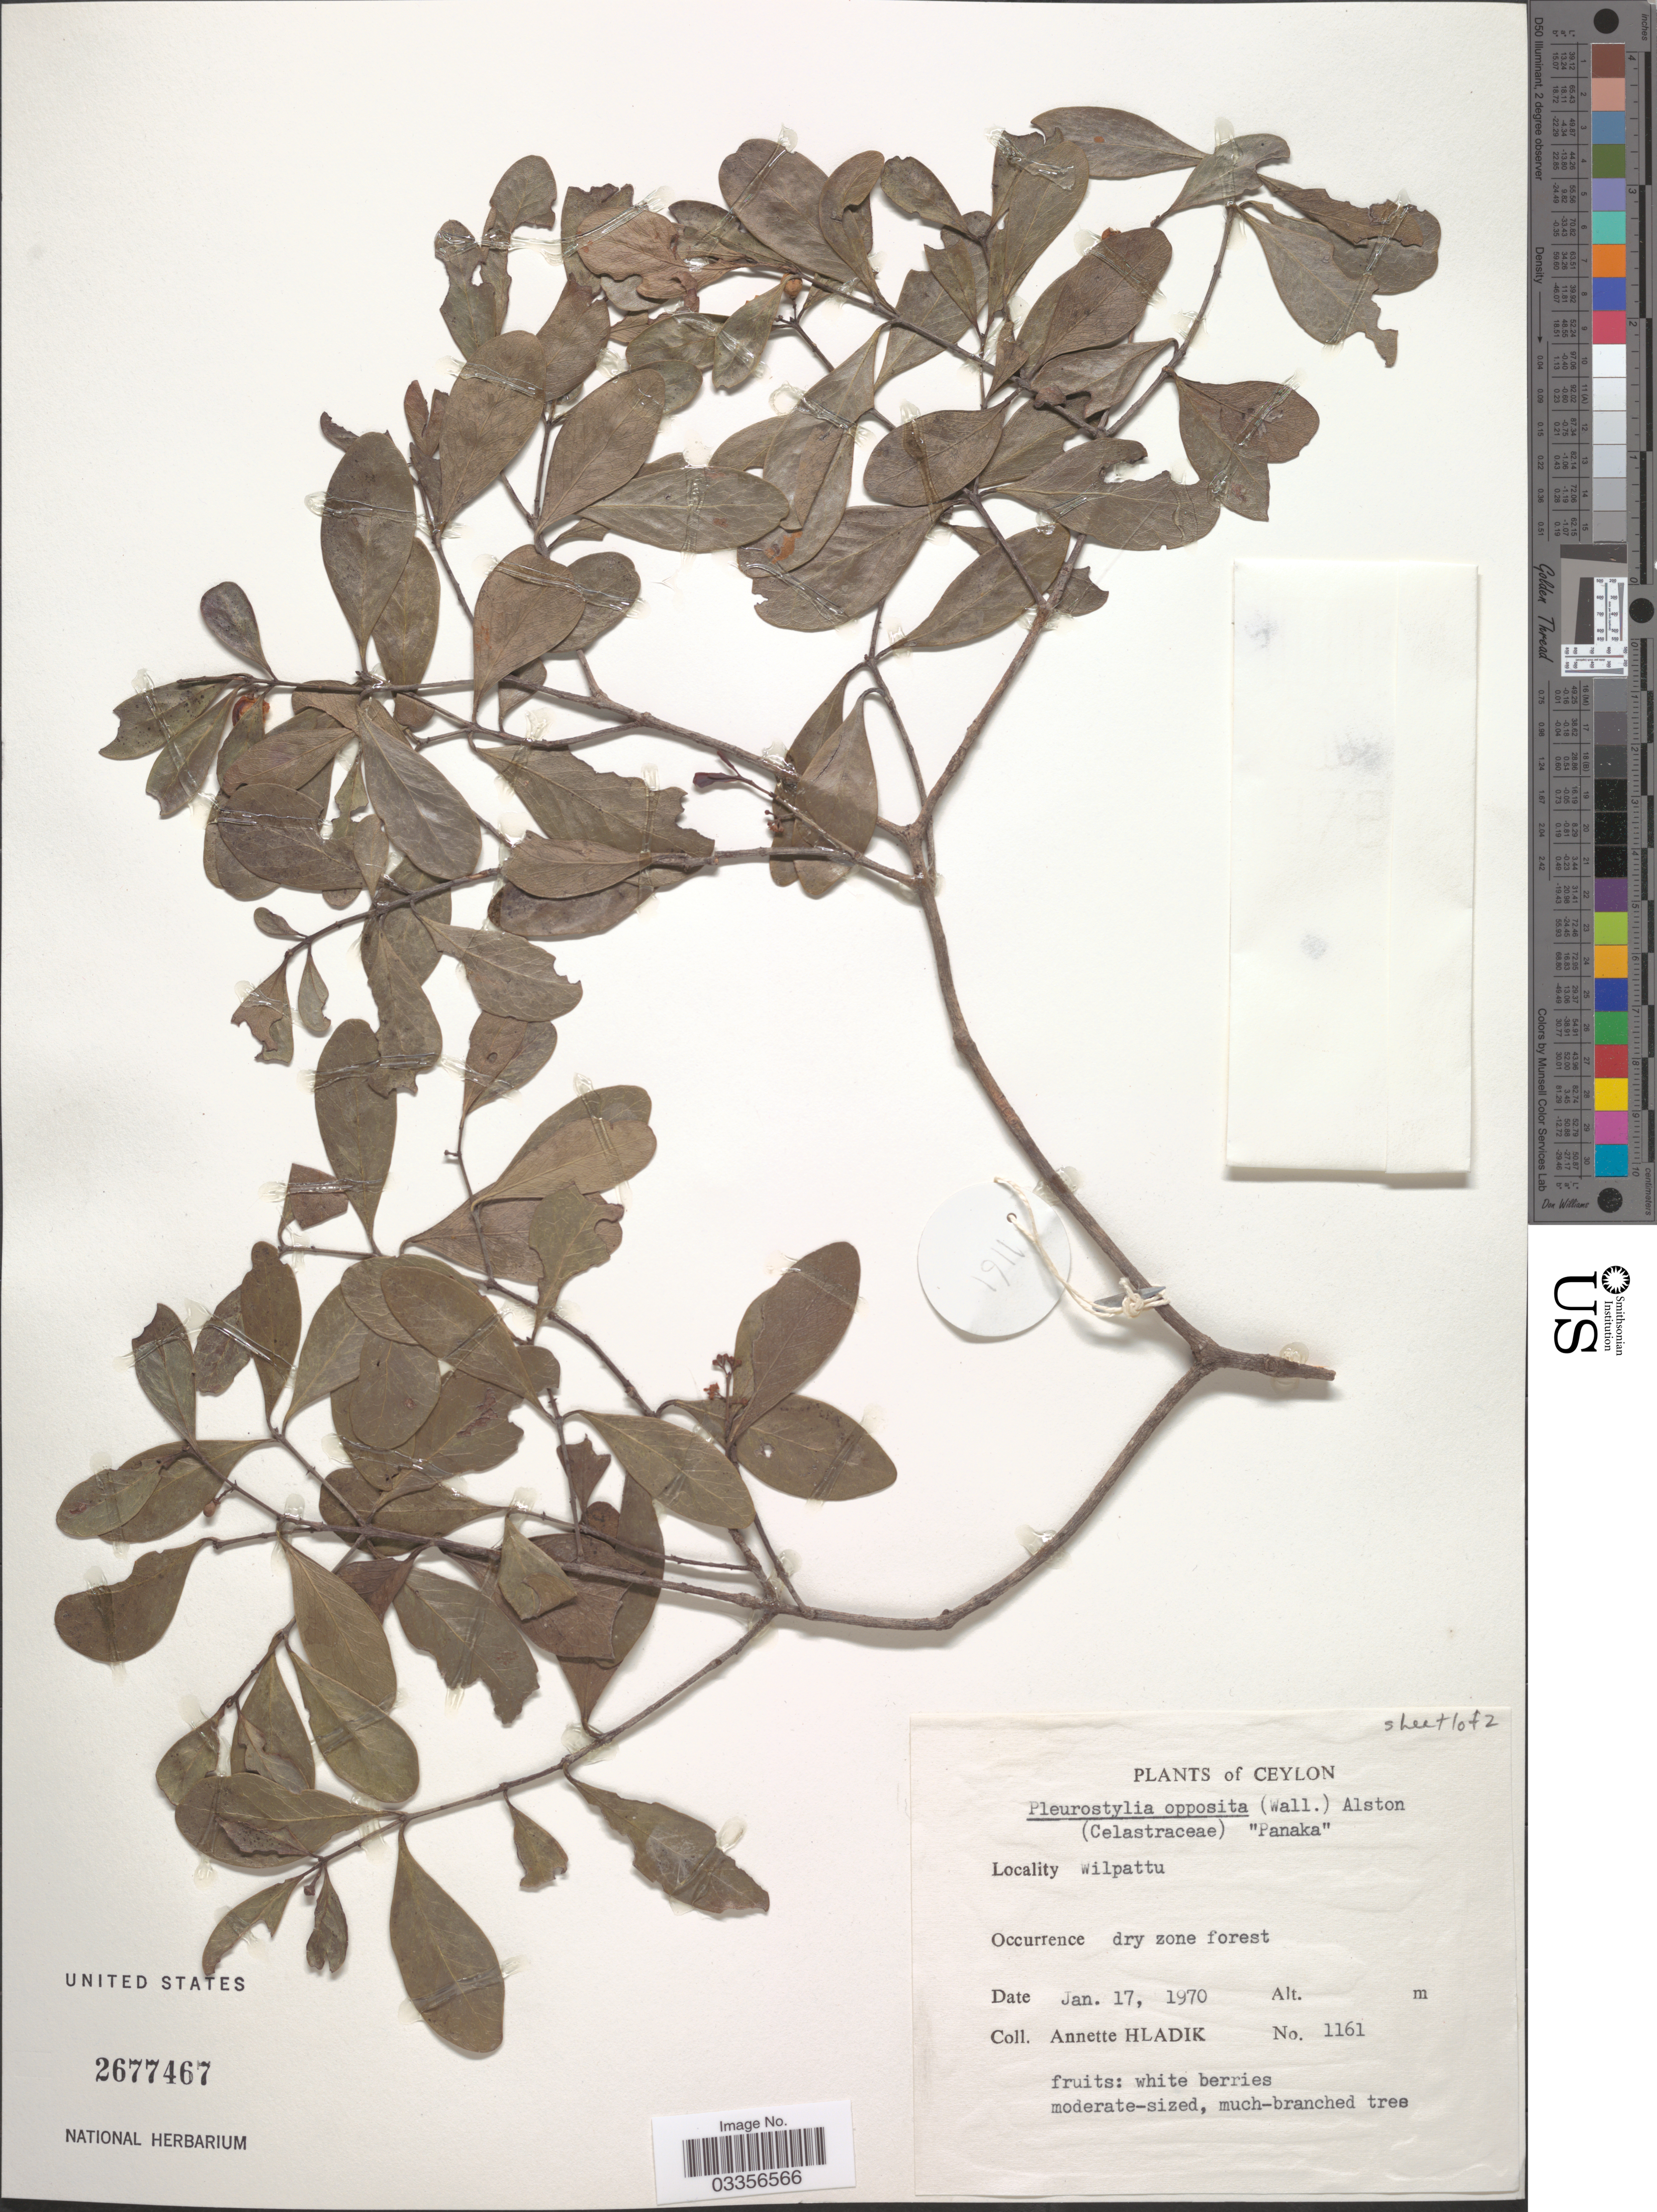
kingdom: Plantae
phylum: Tracheophyta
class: Magnoliopsida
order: Celastrales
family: Celastraceae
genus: Pleurostylia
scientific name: Pleurostylia opposita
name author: (Wall.) Alston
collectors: A. Hladik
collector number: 1161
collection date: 1970-01-17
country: Sri Lanka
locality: Ceylon, Wilpattu.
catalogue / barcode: US 2677467